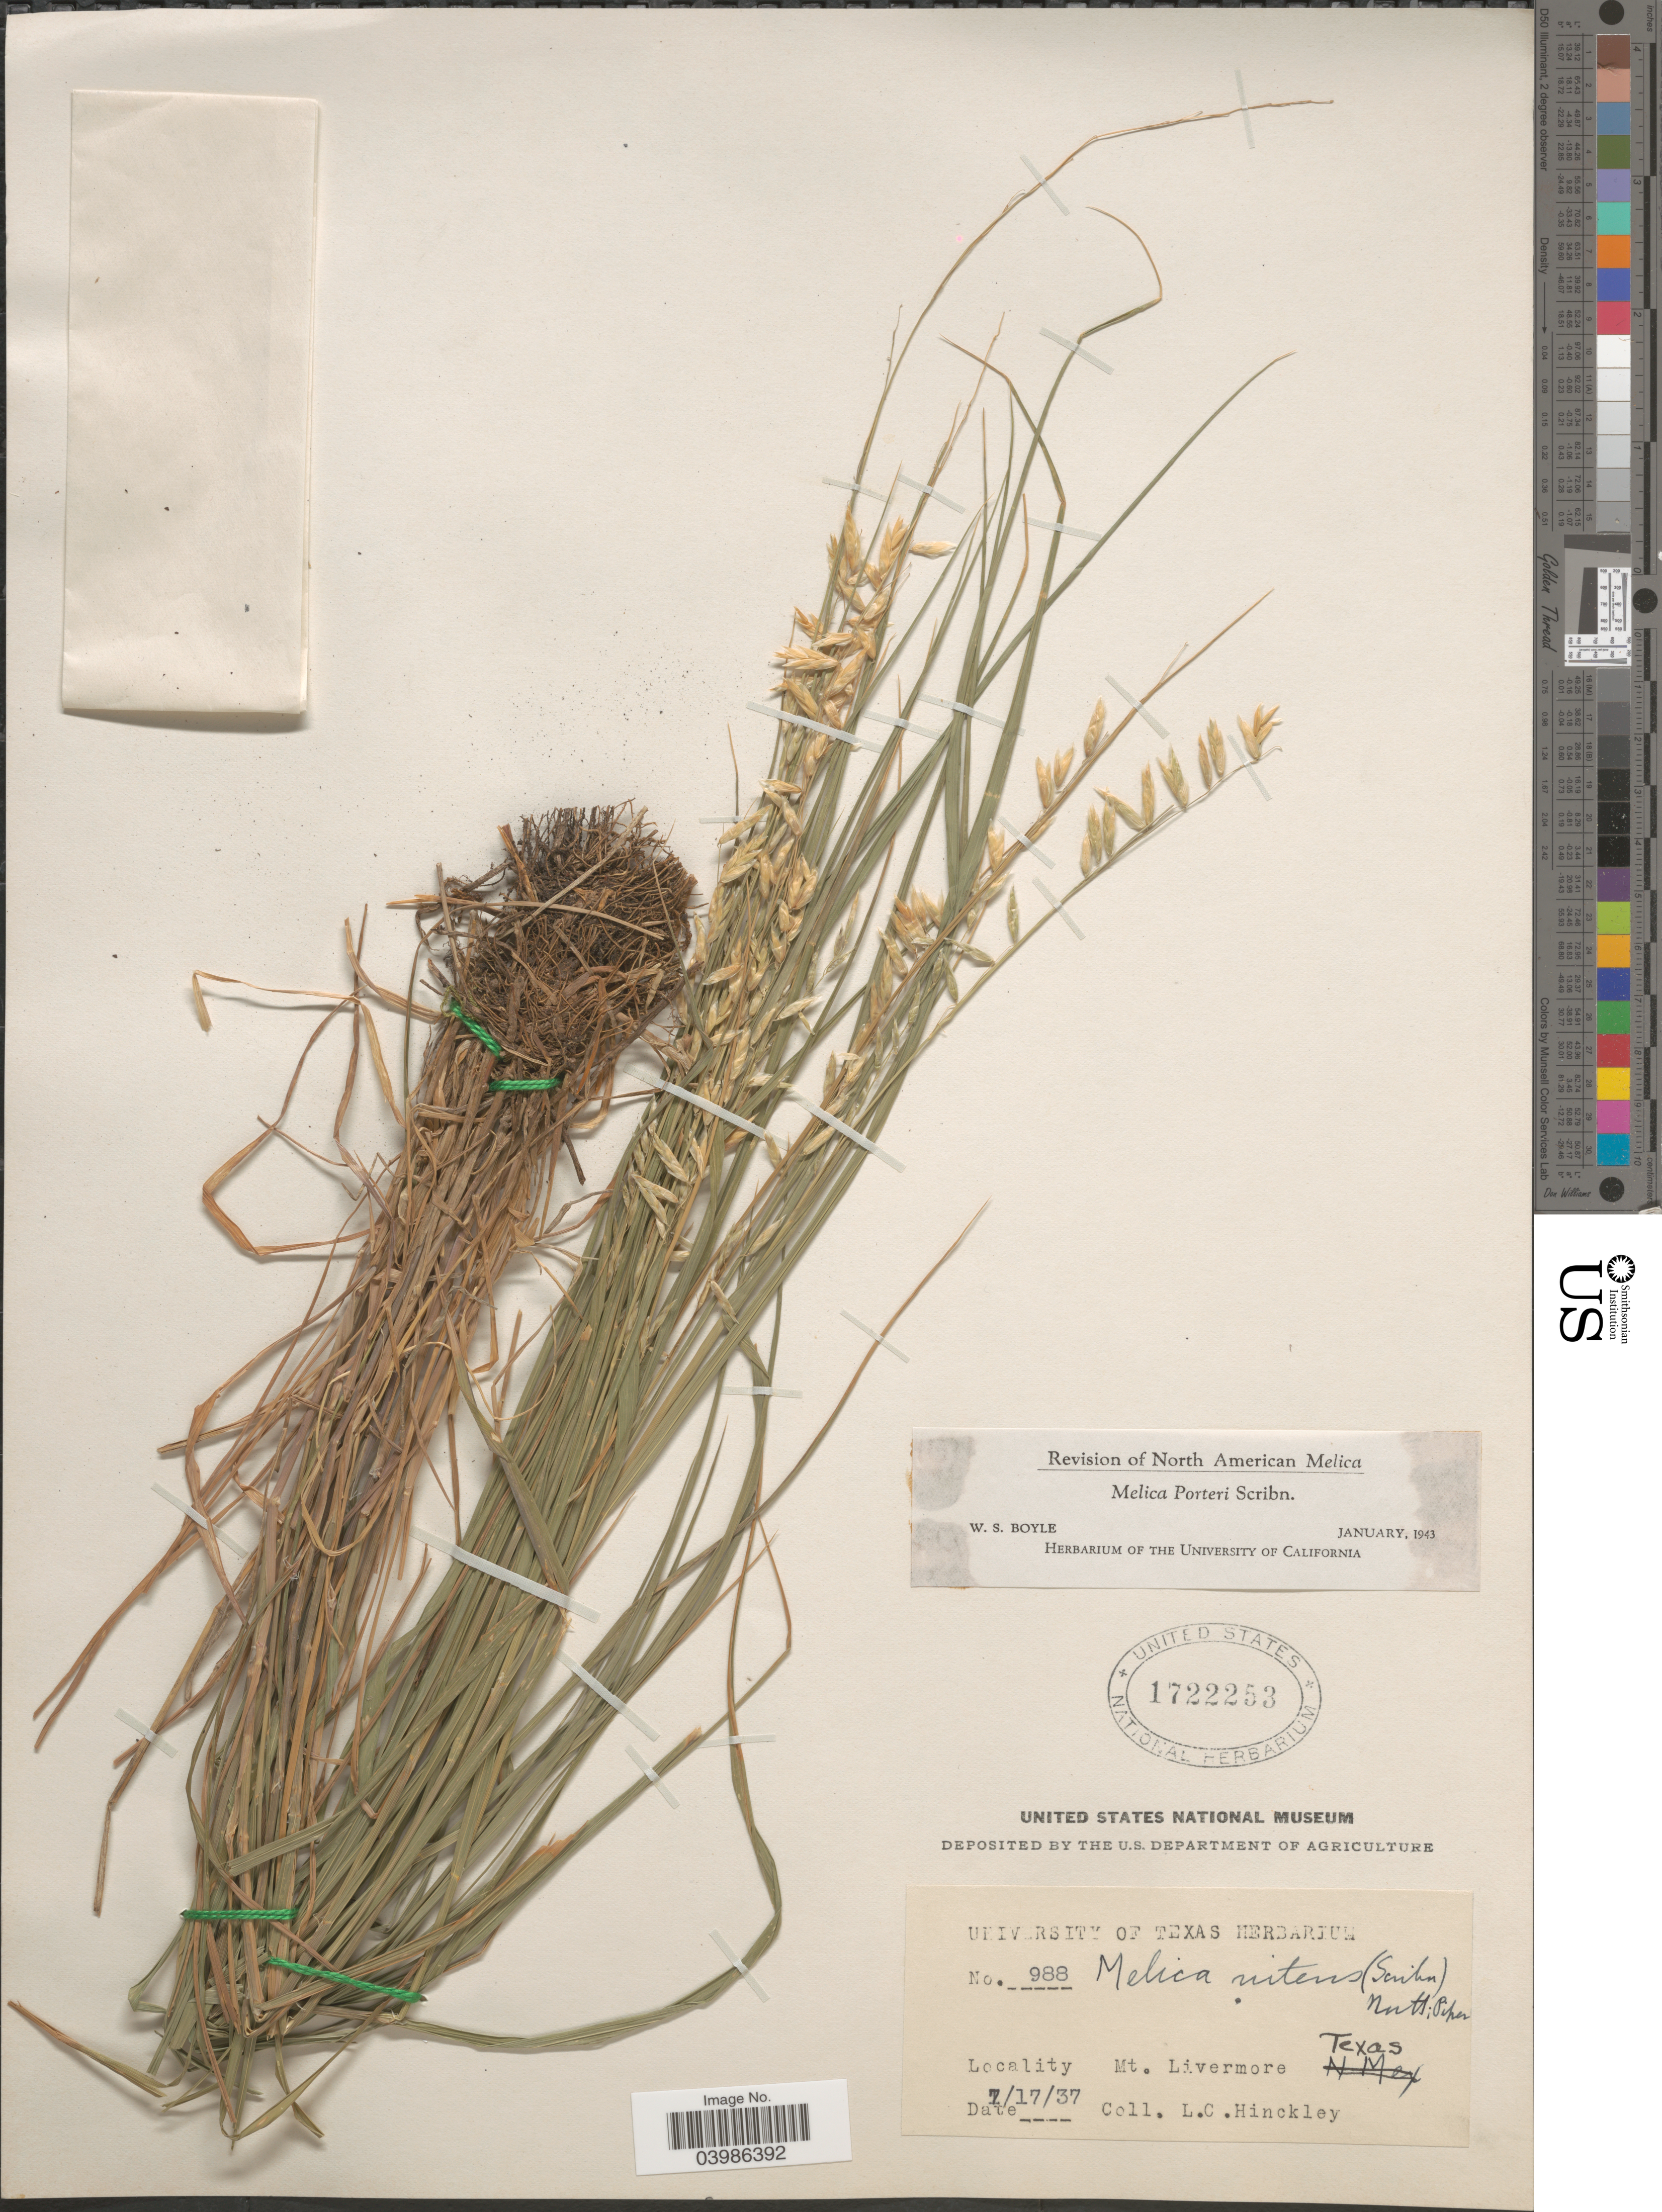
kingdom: Plantae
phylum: Tracheophyta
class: Liliopsida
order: Poales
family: Poaceae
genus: Melica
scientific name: Melica porteri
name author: Scribn.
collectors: L. Hinckley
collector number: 988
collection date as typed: Transcribed d/m/y: 17/7/37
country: United States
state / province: Texas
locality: Mt. Livermore.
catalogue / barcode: US 1722253